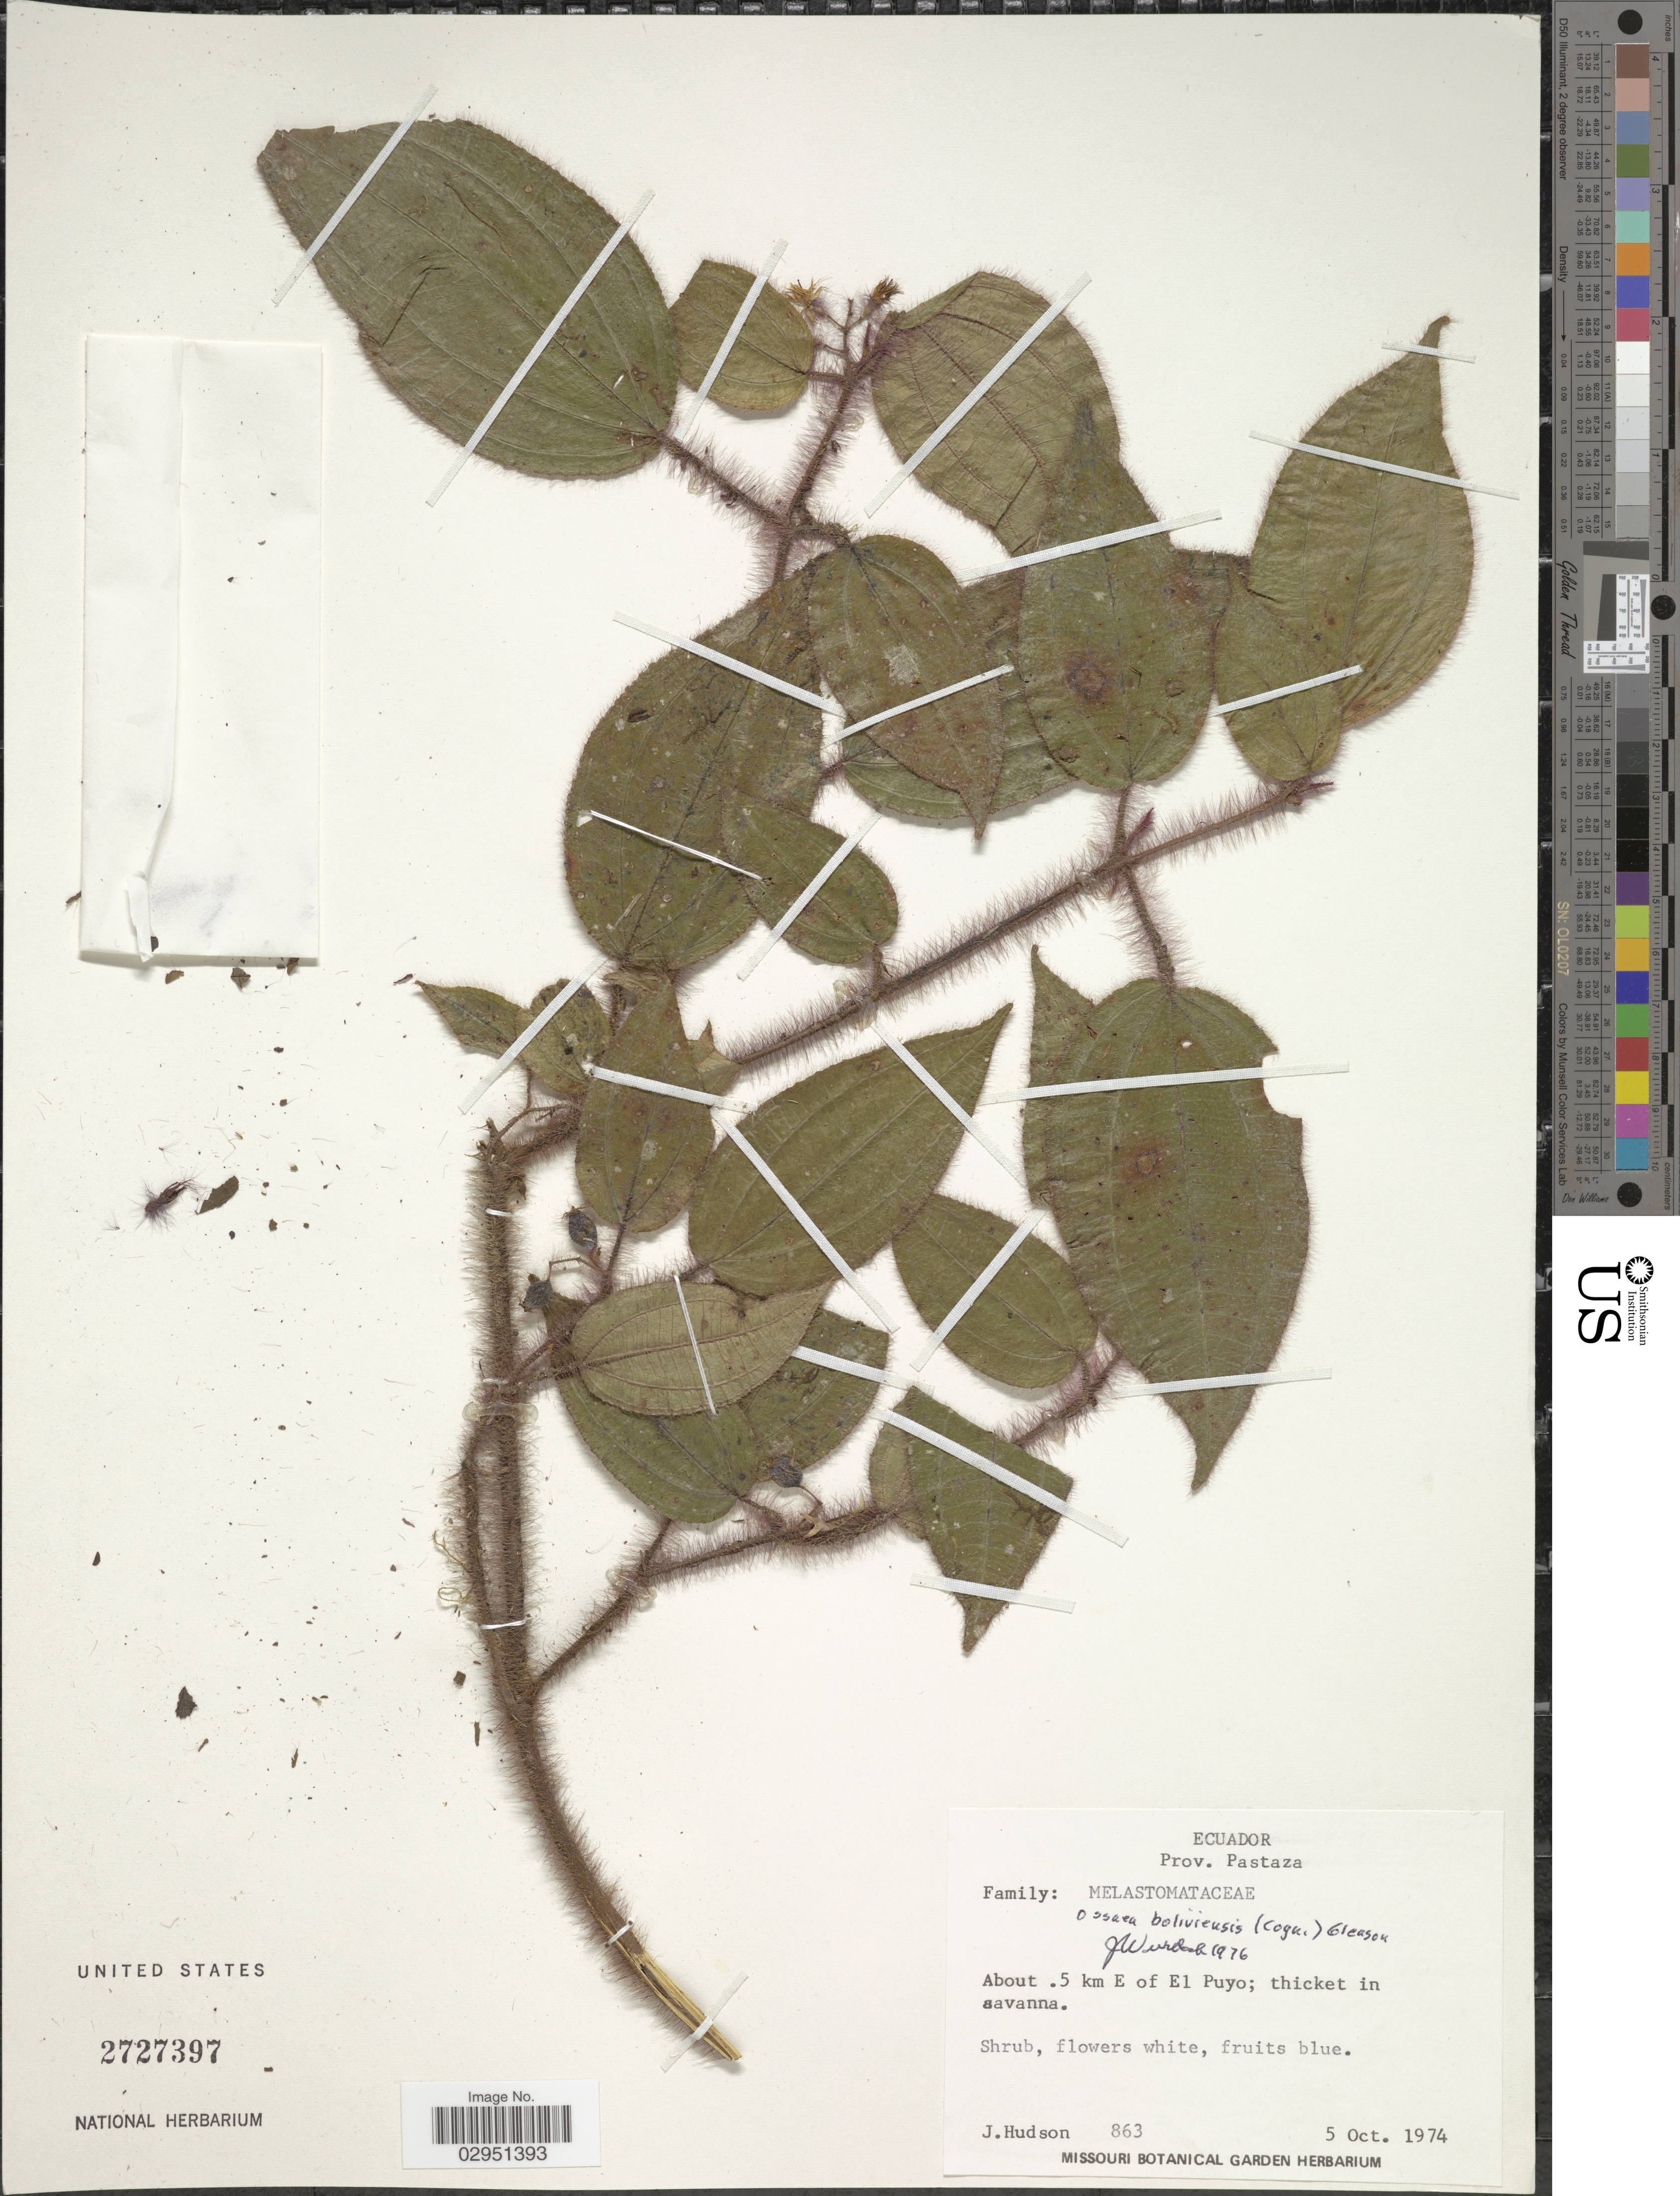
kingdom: Plantae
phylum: Tracheophyta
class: Magnoliopsida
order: Myrtales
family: Melastomataceae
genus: Ossaea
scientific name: Ossaea boliviensis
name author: (Cogn.) Gleason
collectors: J. Hudson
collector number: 863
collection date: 1974-10-05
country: Ecuador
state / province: Pastaza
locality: Prov. Pastaza, About 5 km E of El Puyo.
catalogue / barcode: US 2727397